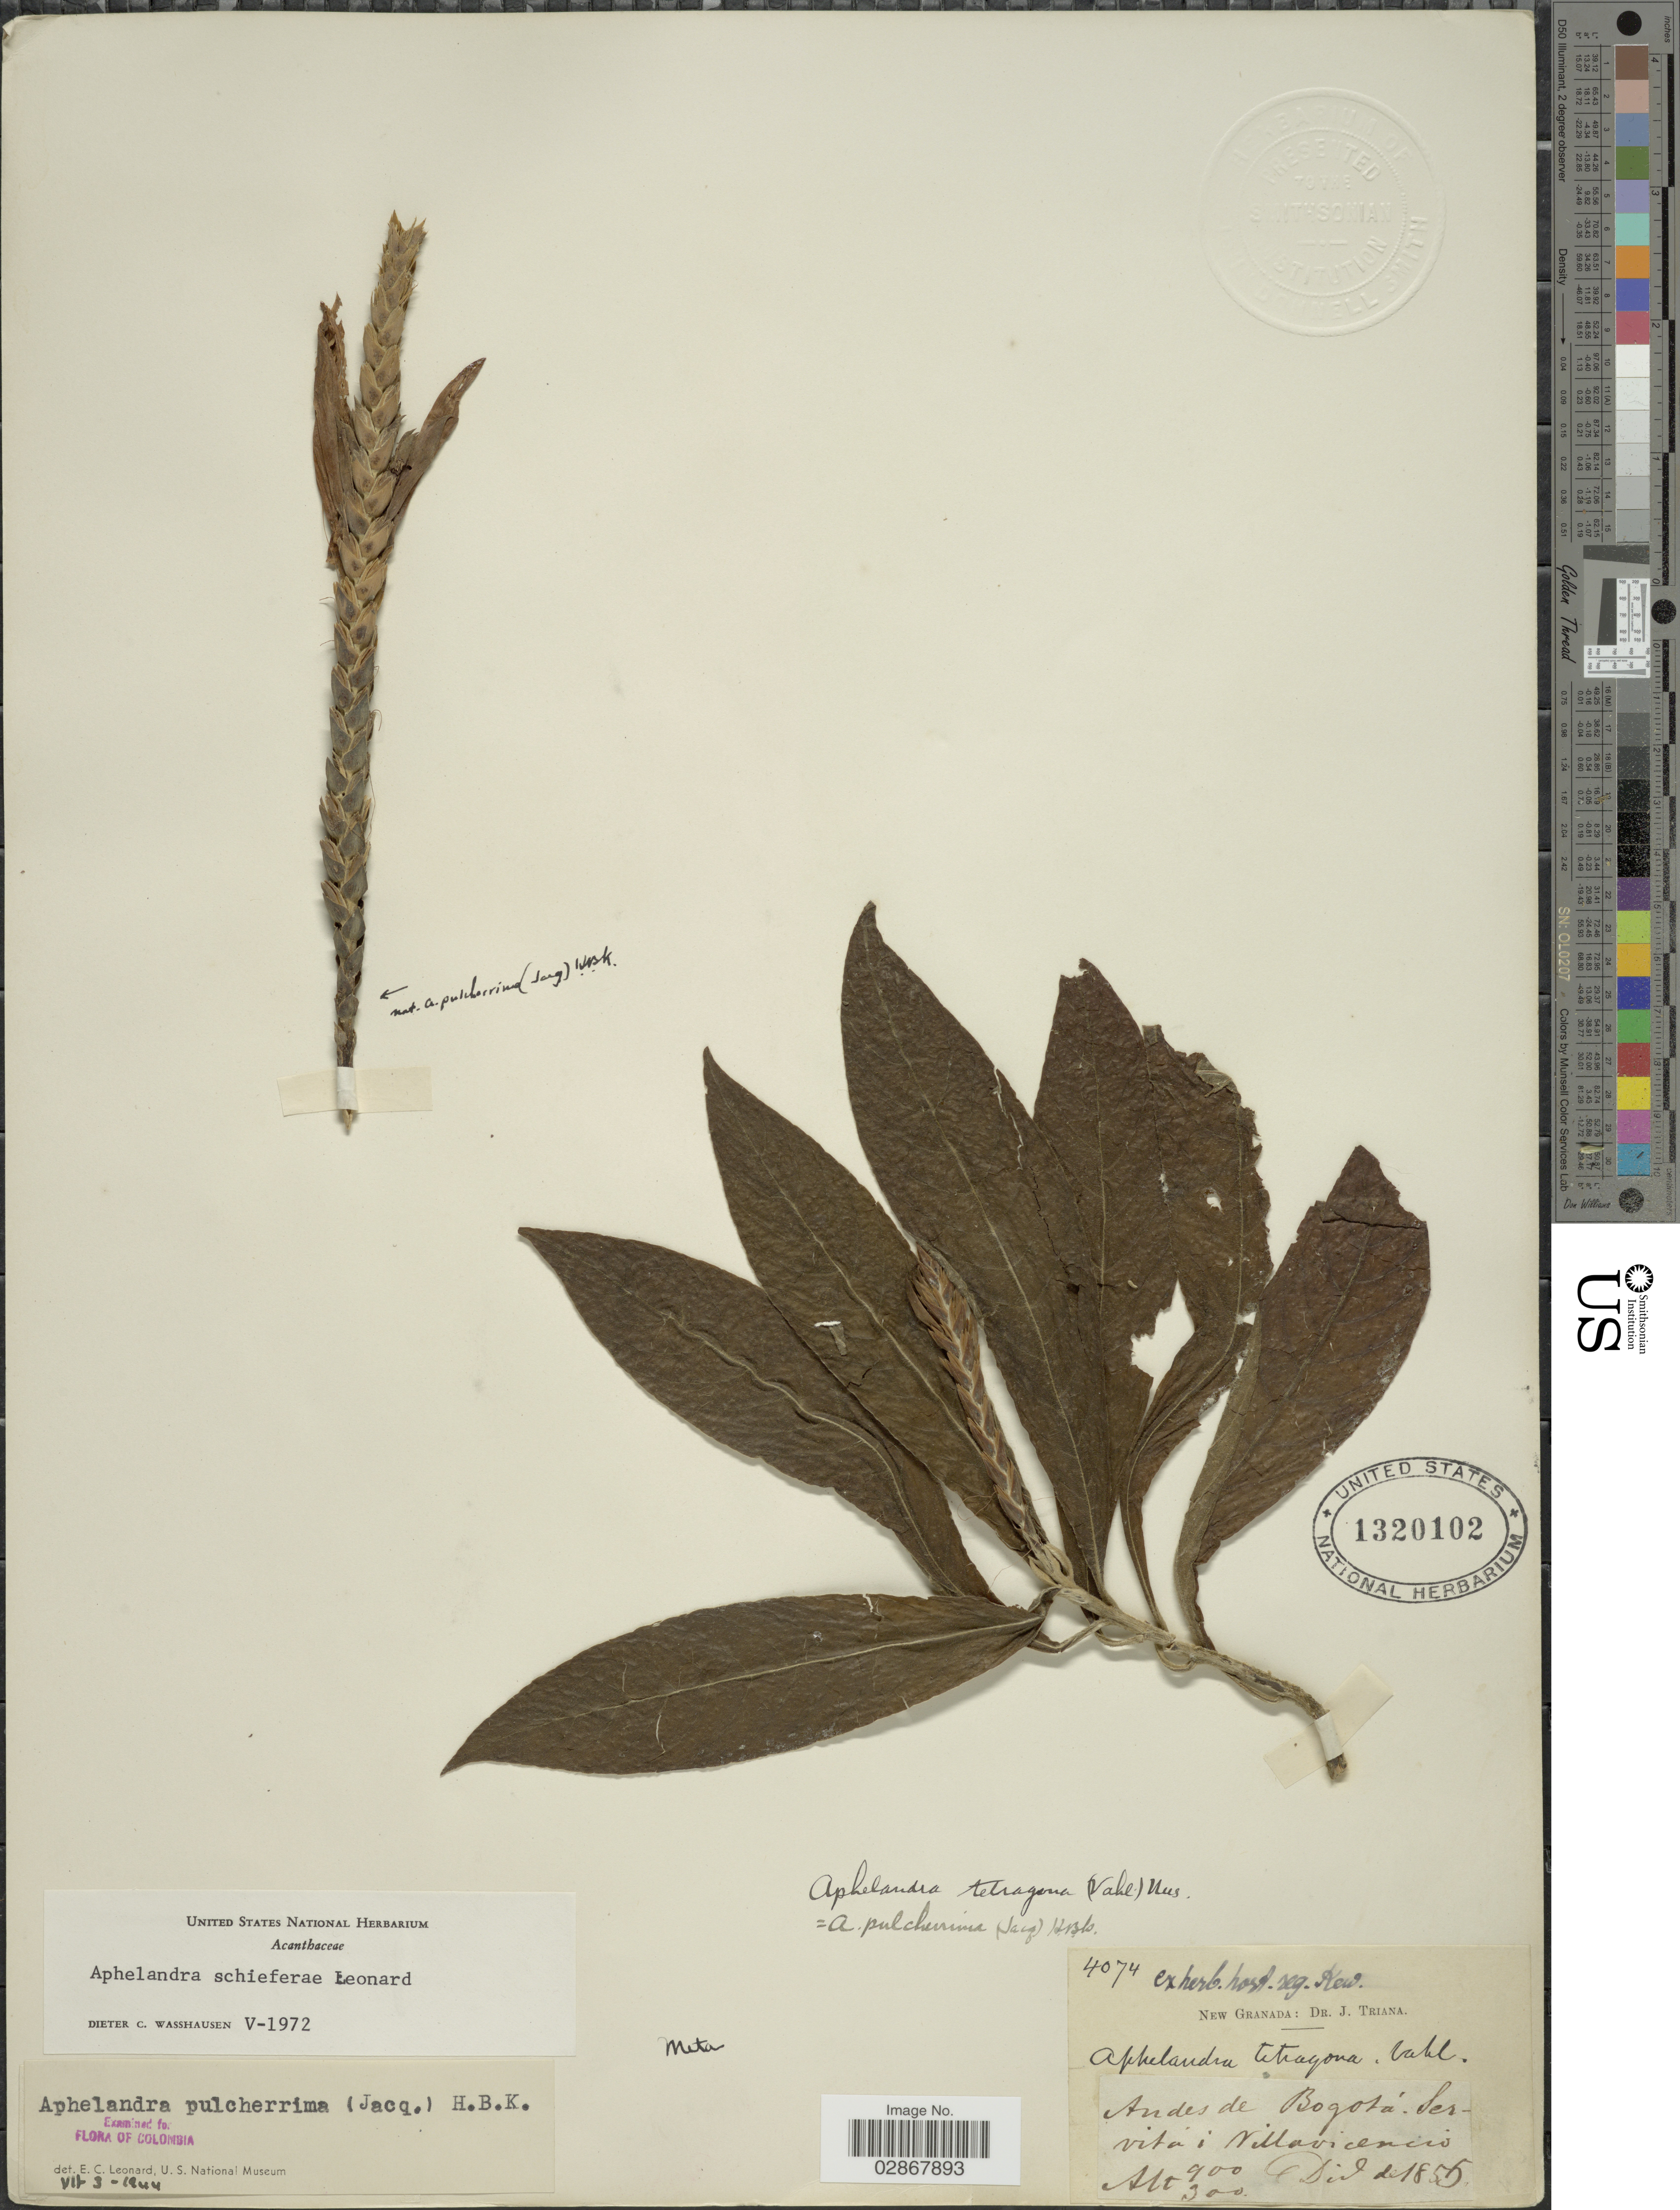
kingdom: Plantae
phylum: Tracheophyta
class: Magnoliopsida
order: Lamiales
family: Acanthaceae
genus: Aphelandra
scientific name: Aphelandra schieferae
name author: Leonard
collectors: J. Triana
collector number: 4074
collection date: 1855-12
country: Colombia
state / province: Meta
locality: New Granada. Andes de Bogotá. Servita i Villavicencio.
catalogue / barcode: US 1320102